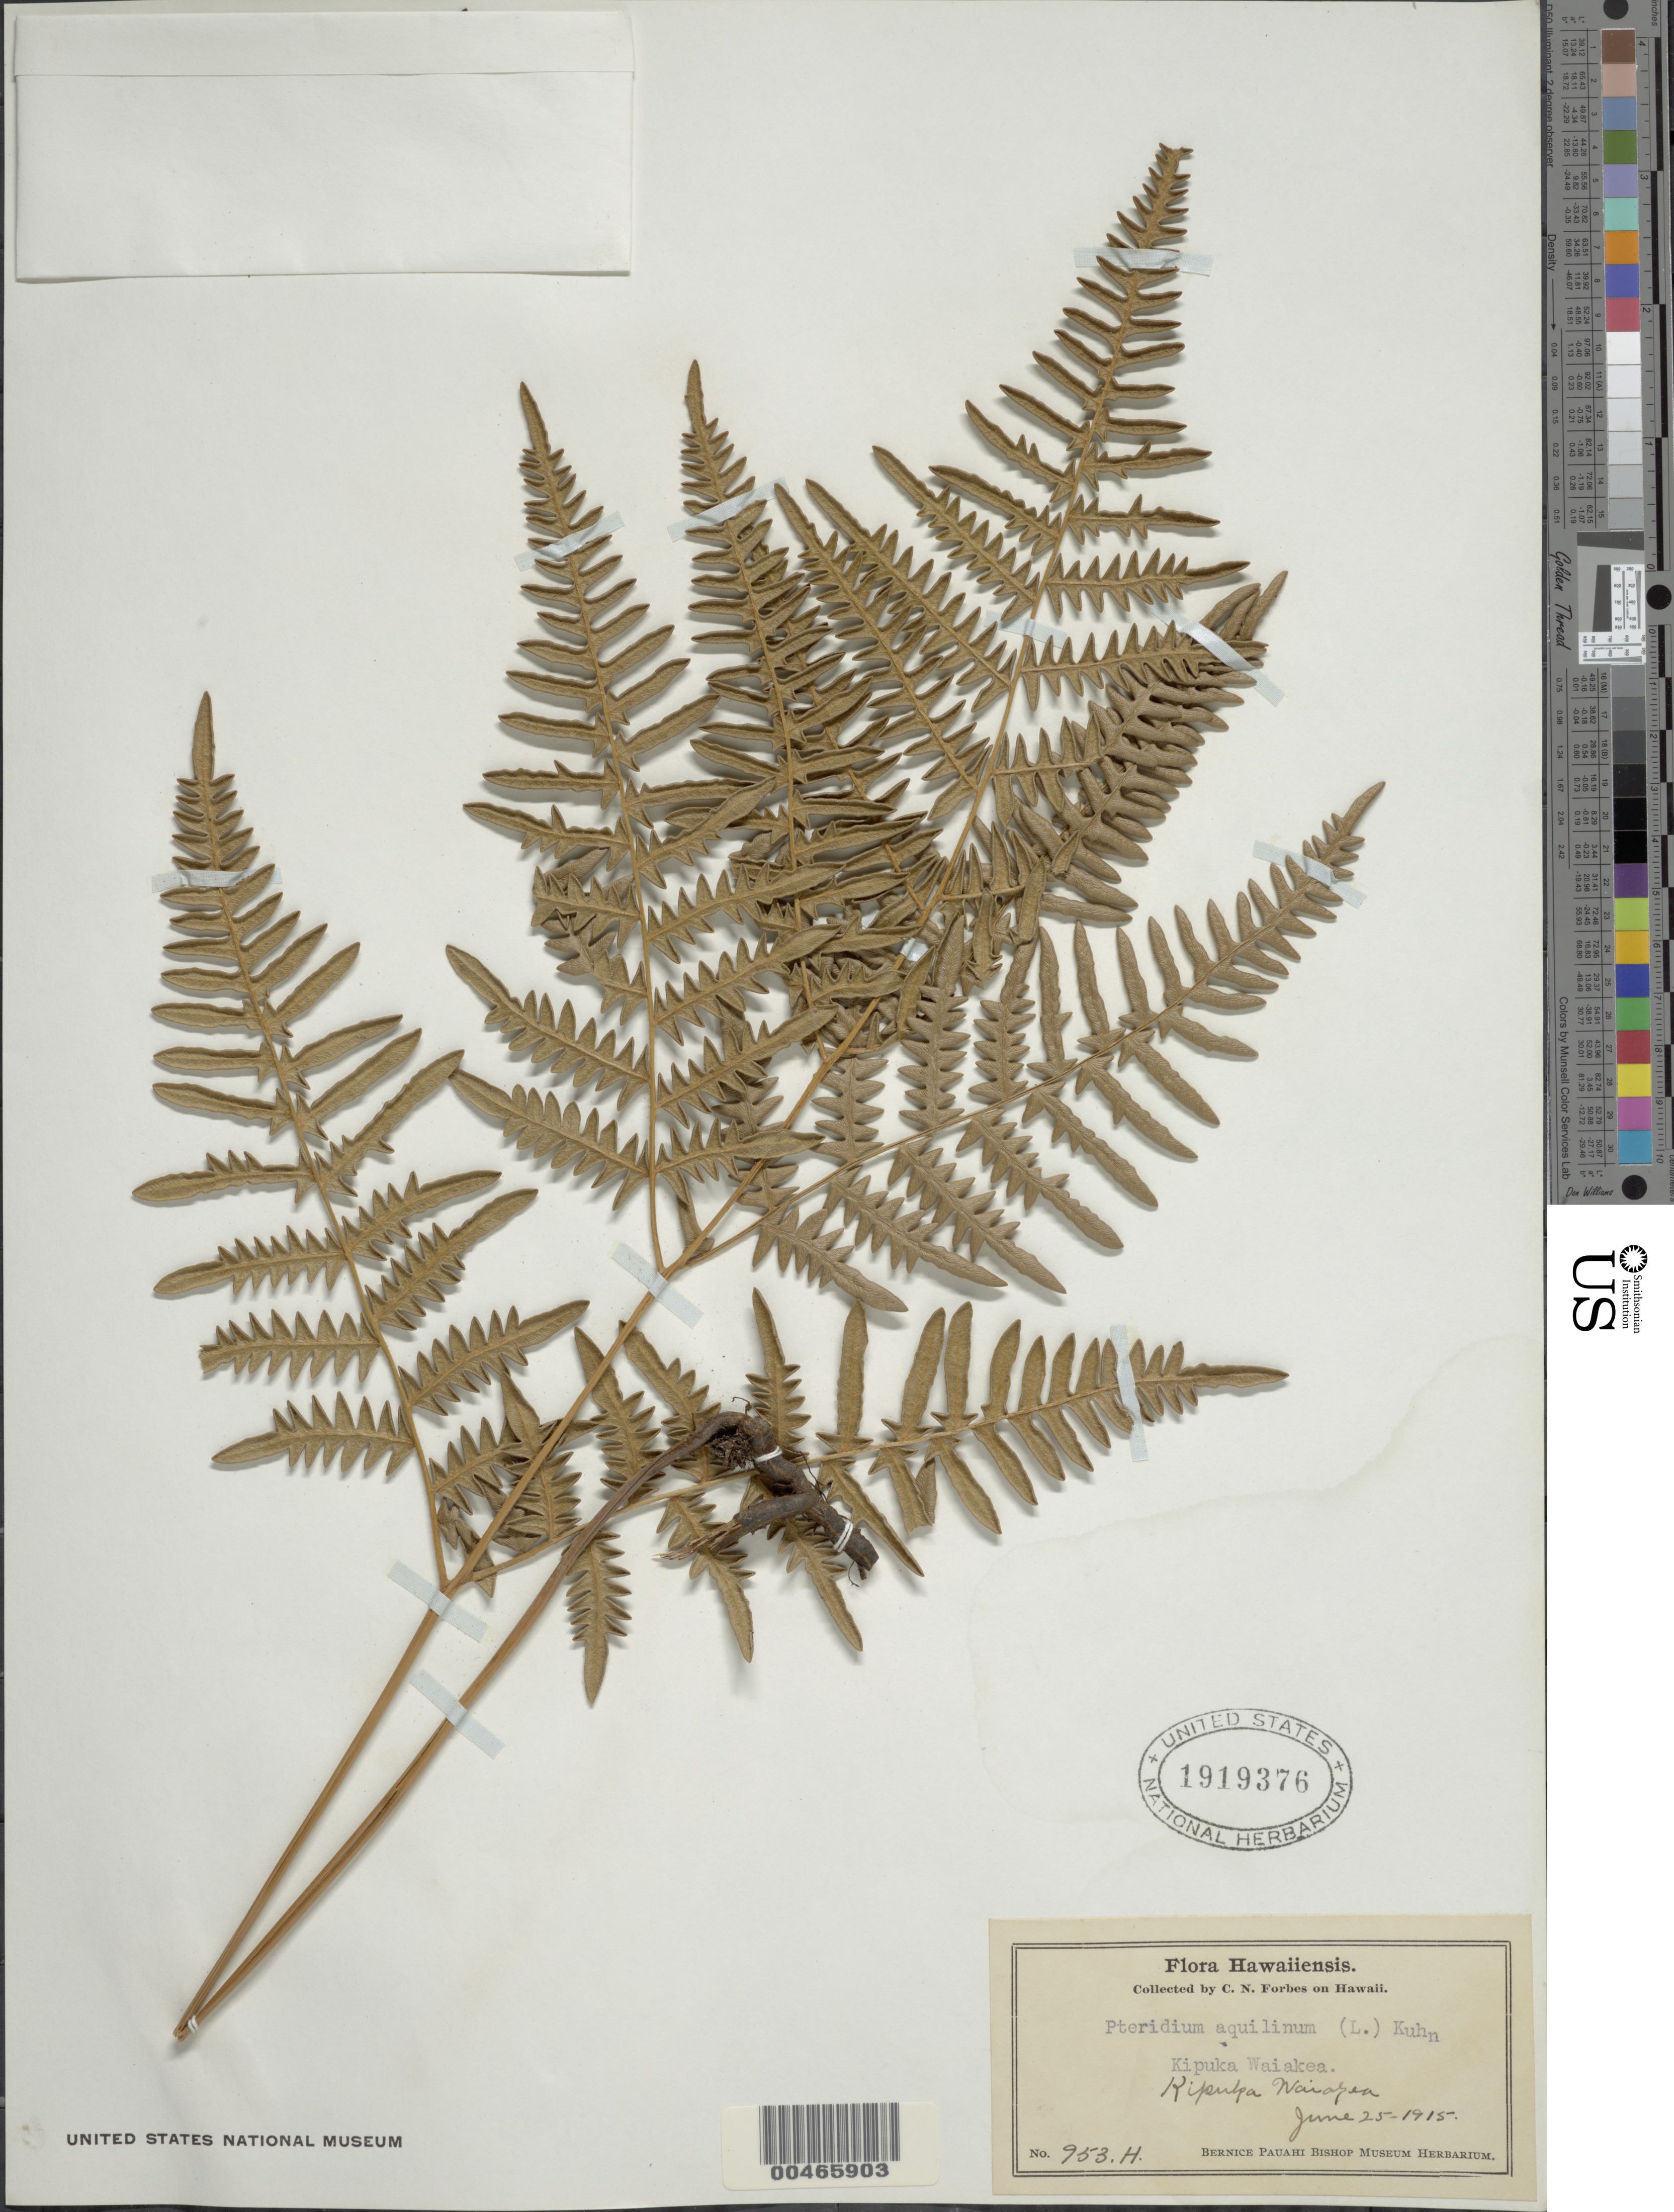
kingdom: Plantae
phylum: Tracheophyta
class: Polypodiopsida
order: Polypodiales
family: Dennstaedtiaceae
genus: Pteridium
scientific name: Pteridium aquilinum subsp. decompositum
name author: (Gaudich.) Lamoureux & J.A. Thomson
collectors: C. N. Forbes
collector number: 953.H.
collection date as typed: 25 Jun 1915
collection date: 1915-06-25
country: United States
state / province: Hawaii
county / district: Hawaii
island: Hawaii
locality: Kipuka Waiakea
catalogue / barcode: US 1919376